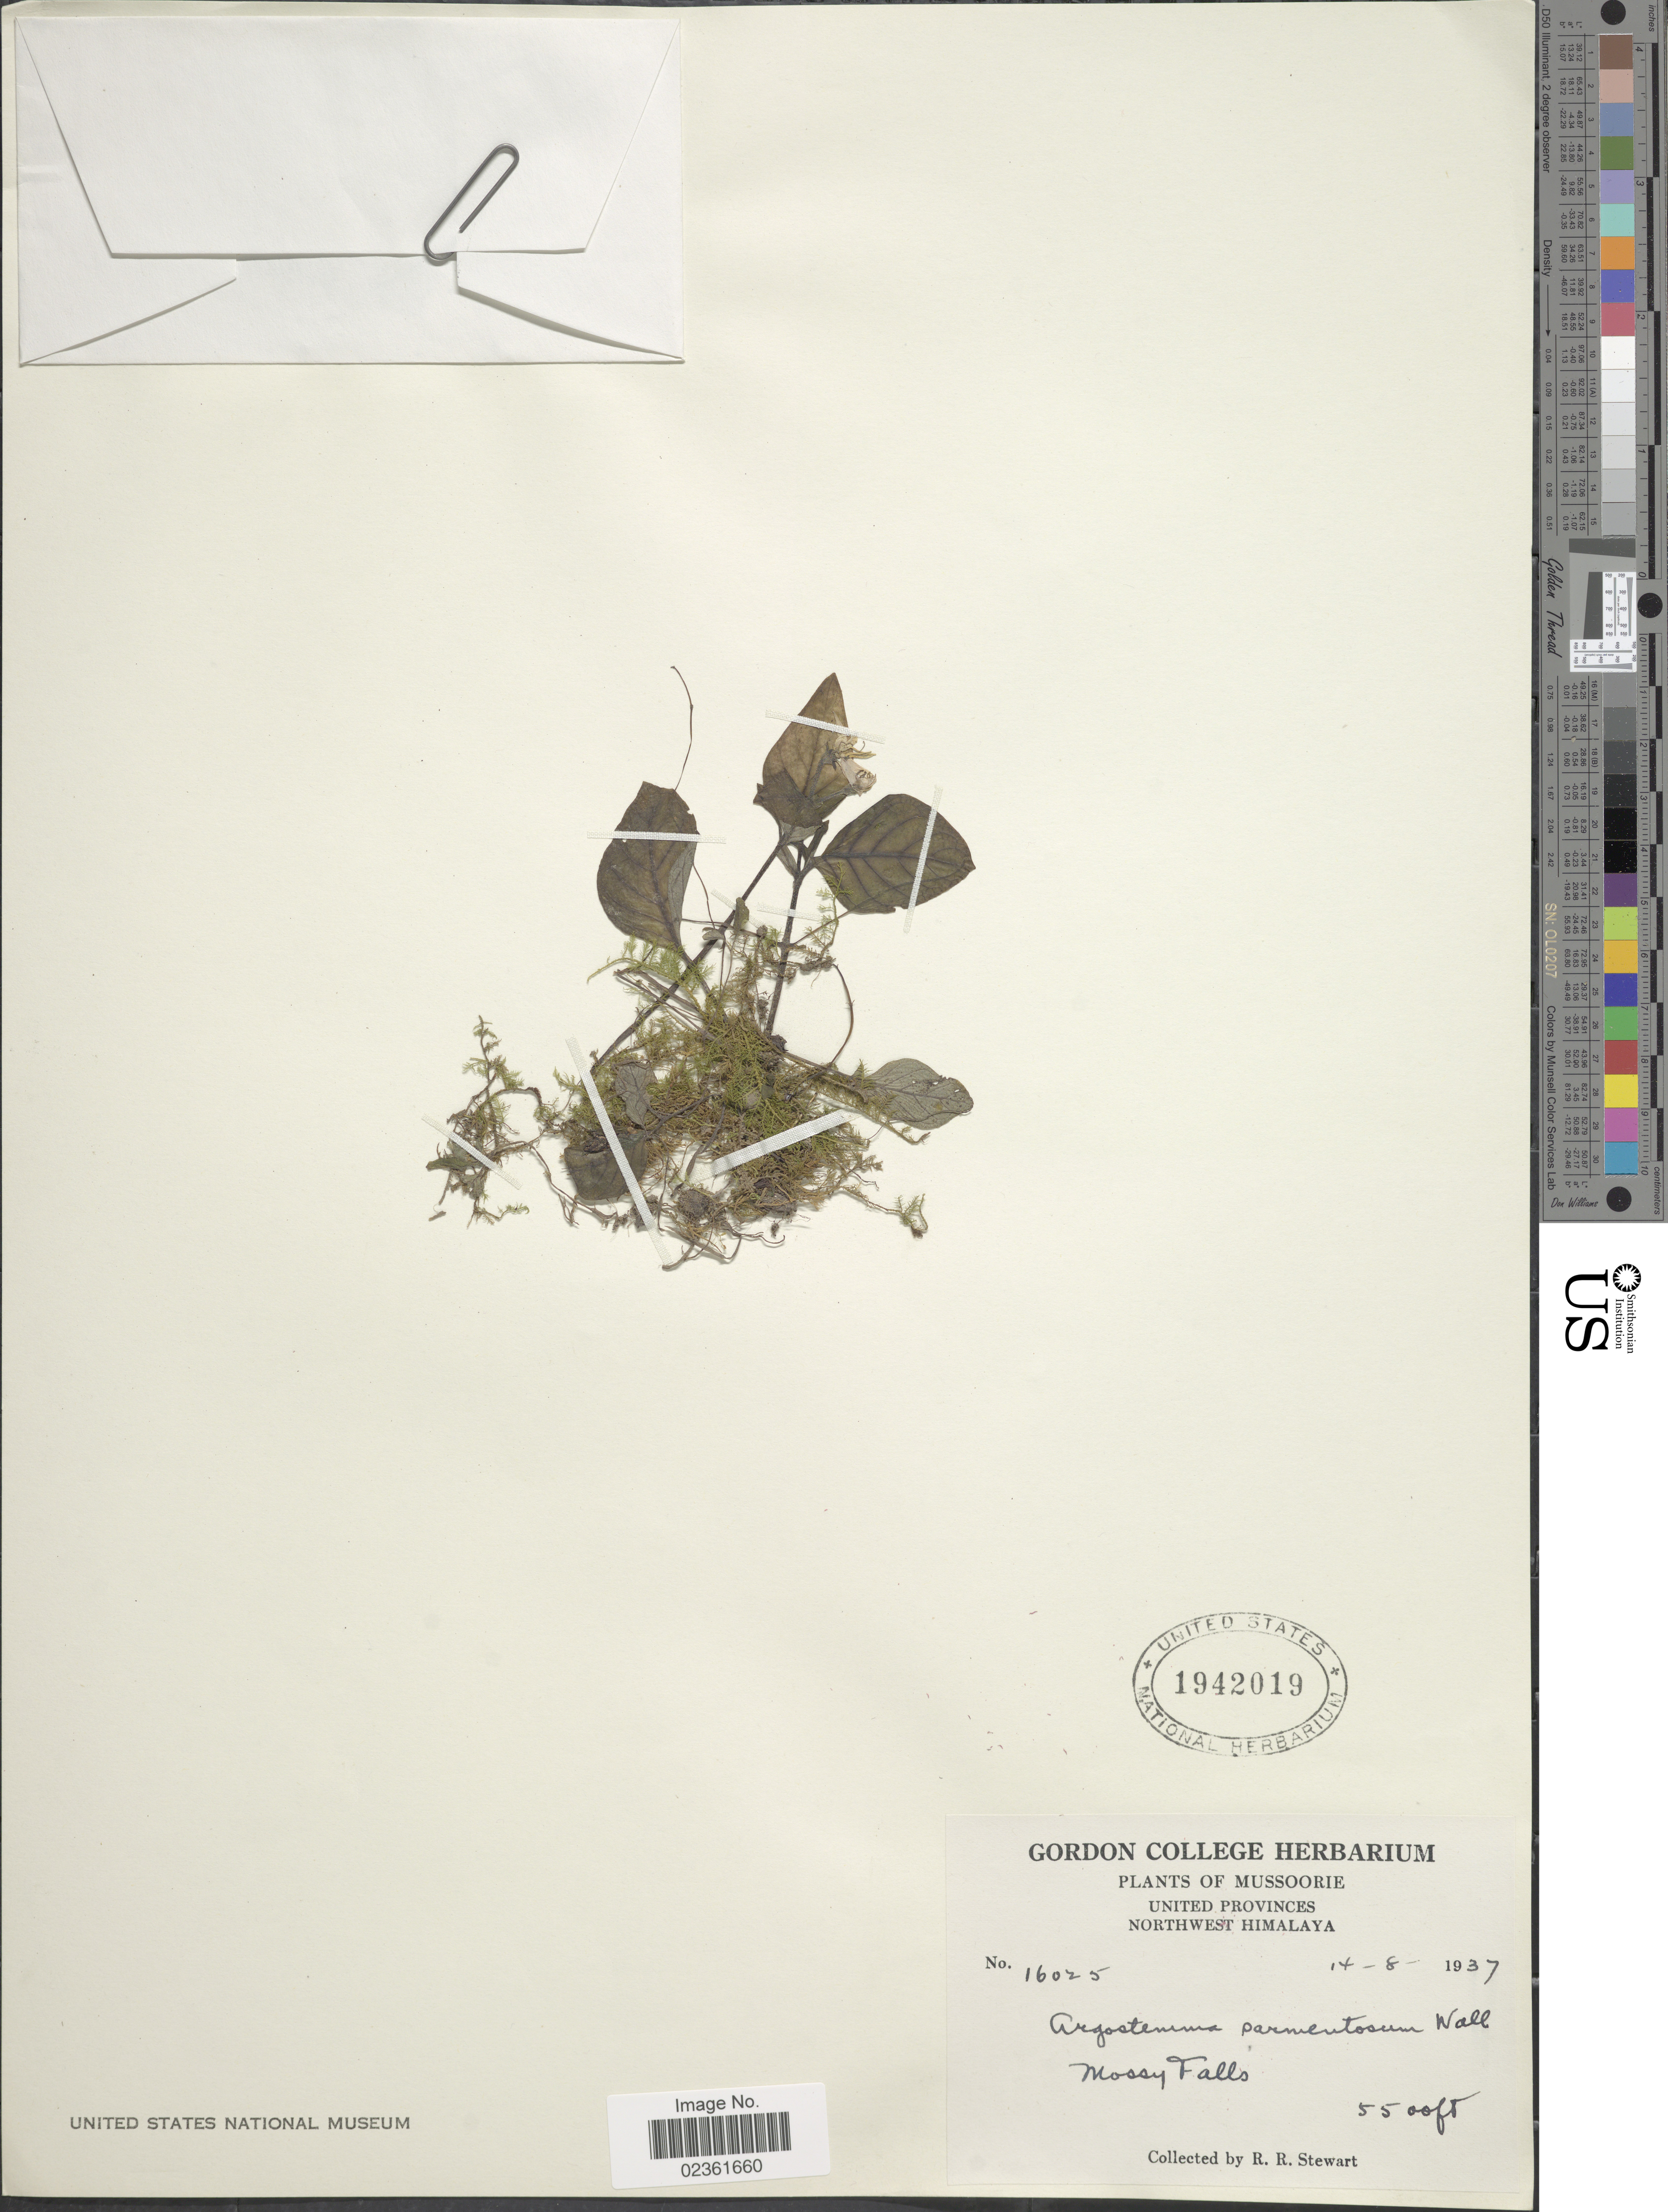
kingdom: Plantae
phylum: Tracheophyta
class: Magnoliopsida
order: Gentianales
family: Rubiaceae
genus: Argostemma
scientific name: Argostemma sarmentosum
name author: Wall.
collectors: R. R. Stewart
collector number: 16025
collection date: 1937-08-14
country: India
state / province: Uttarakhand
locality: Mussoorie, United Provinces, Northwest Himalaya, Mossy Falls.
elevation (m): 1676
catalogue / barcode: US 1942019